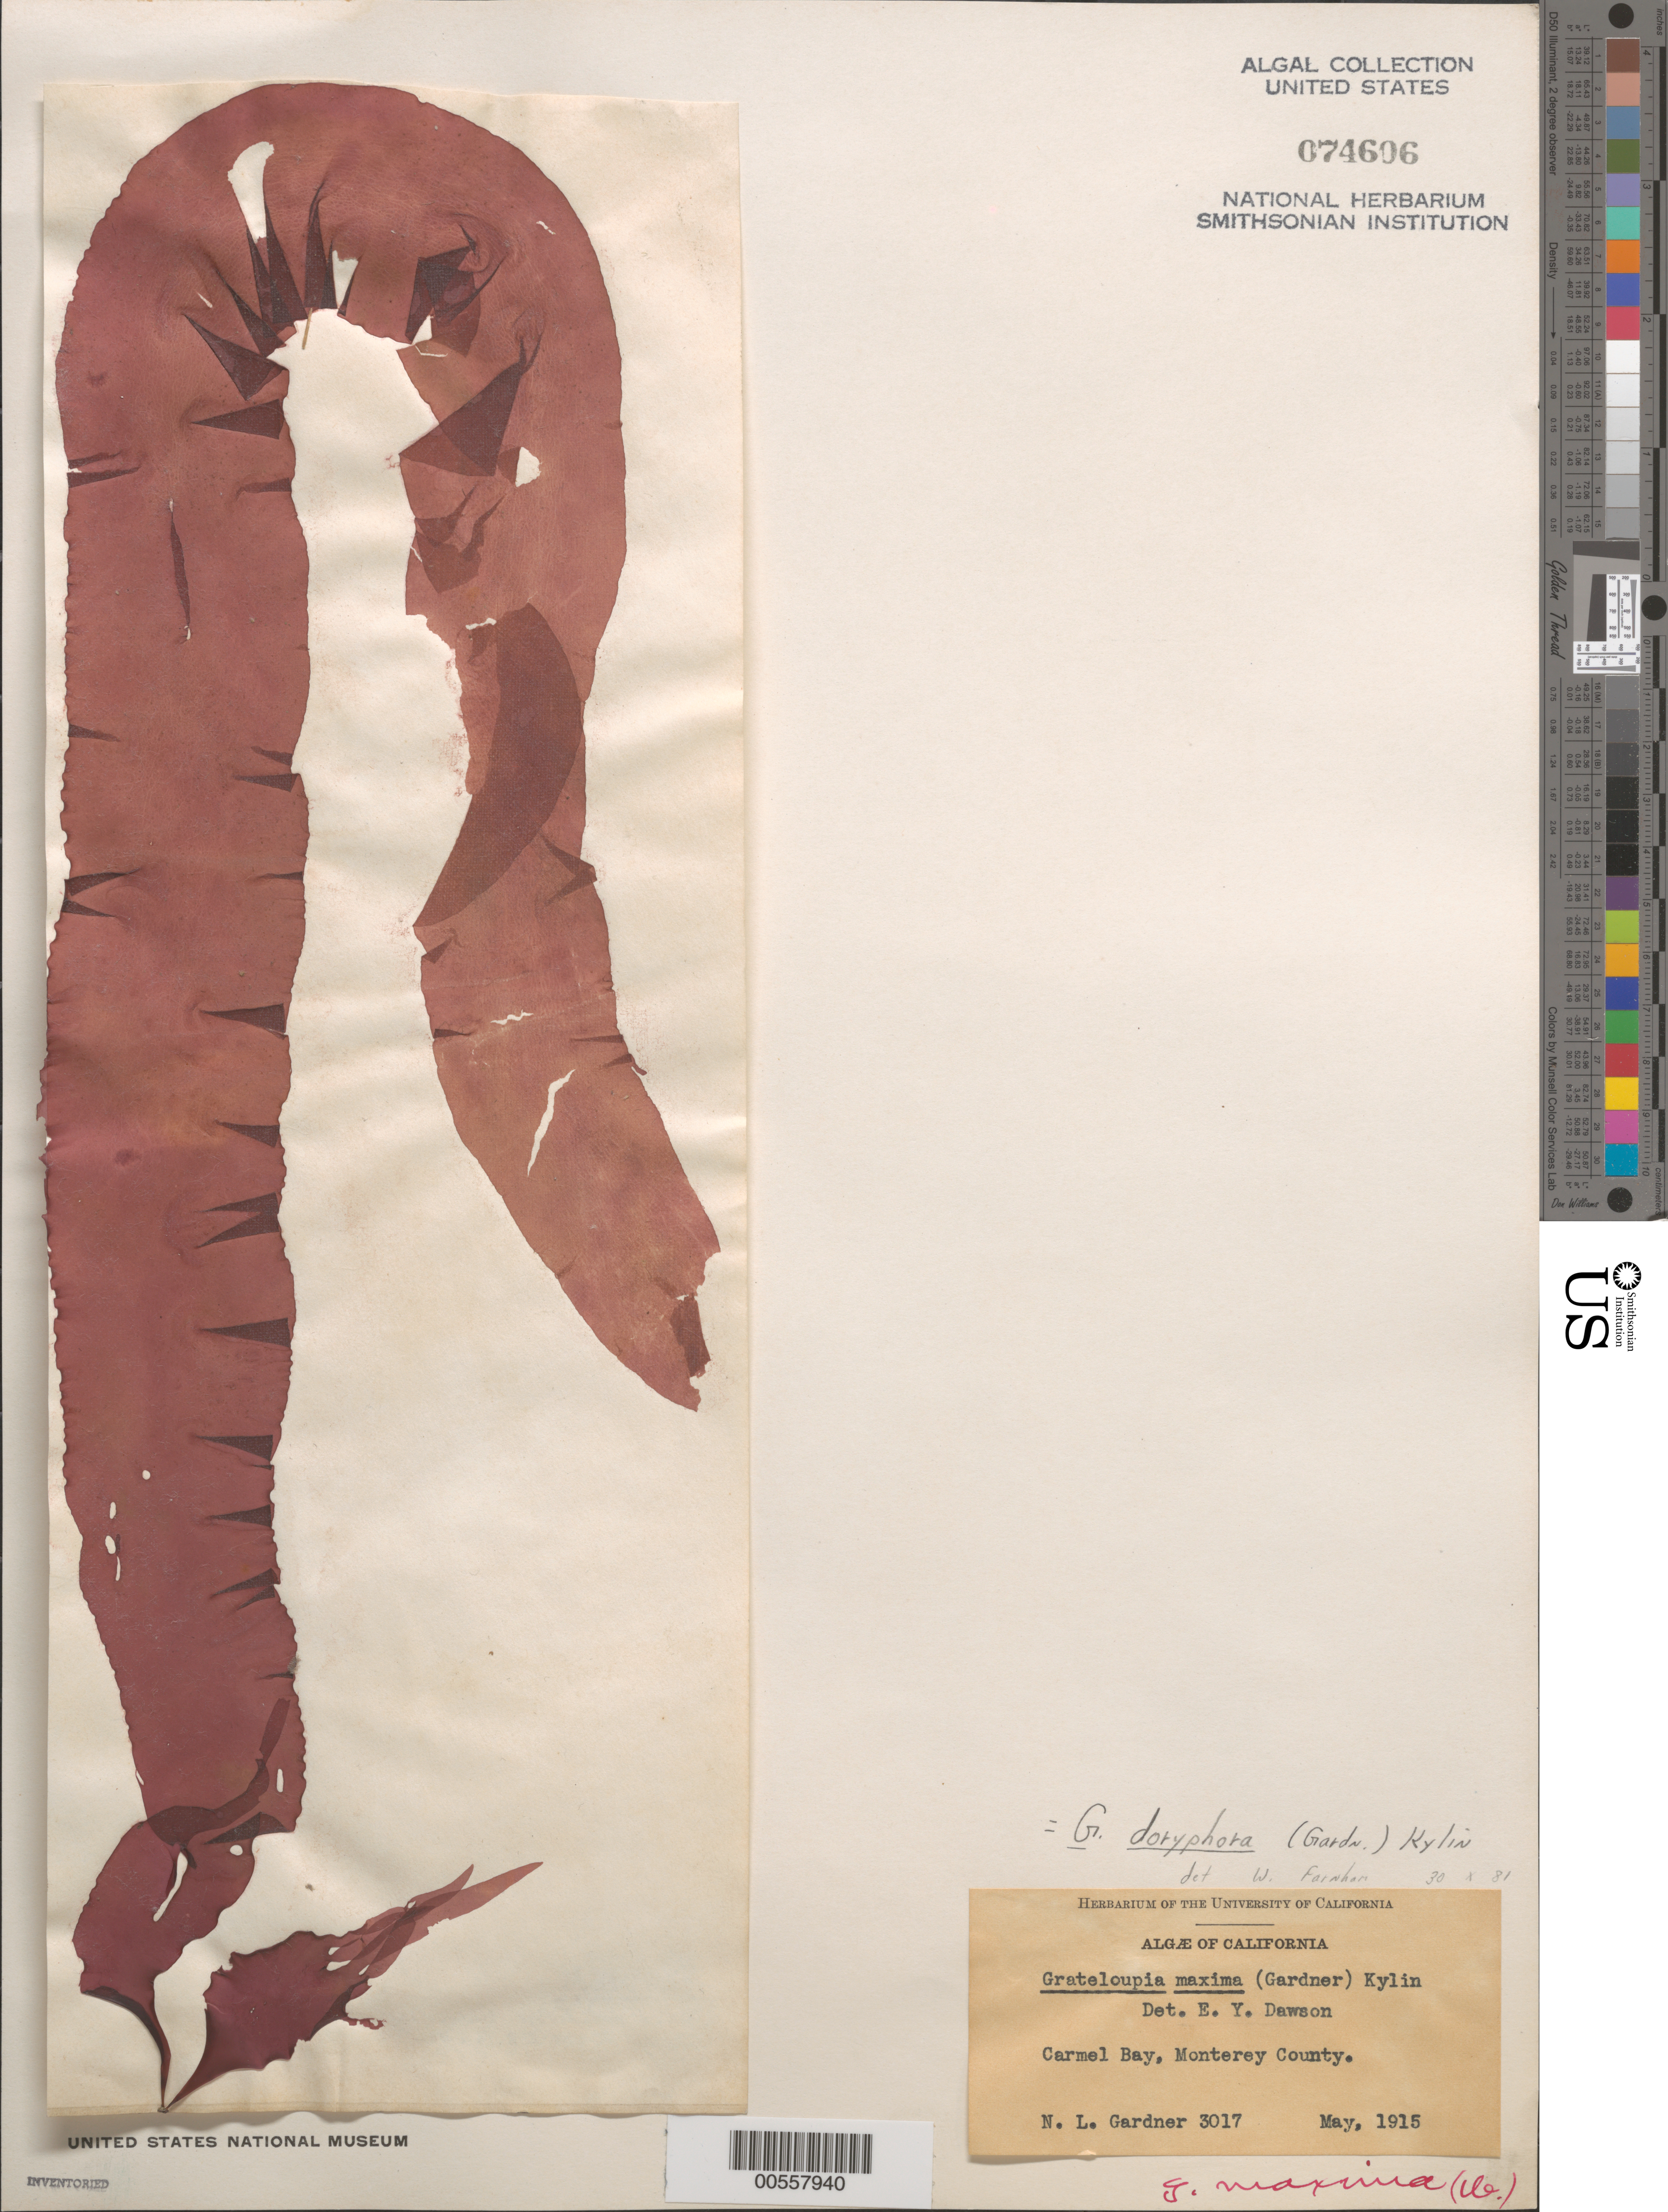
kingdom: Plantae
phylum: Rhodophyta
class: Florideophyceae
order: Halymeniales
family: Halymeniaceae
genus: Grateloupia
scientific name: Grateloupia doryphora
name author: (Mont.) Howe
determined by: Farnham, W. F.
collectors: N. Gardner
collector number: NLG 3017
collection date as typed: May 1915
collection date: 1915-05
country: United States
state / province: California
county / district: Monterey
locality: Carmel Bay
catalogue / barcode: US 74606